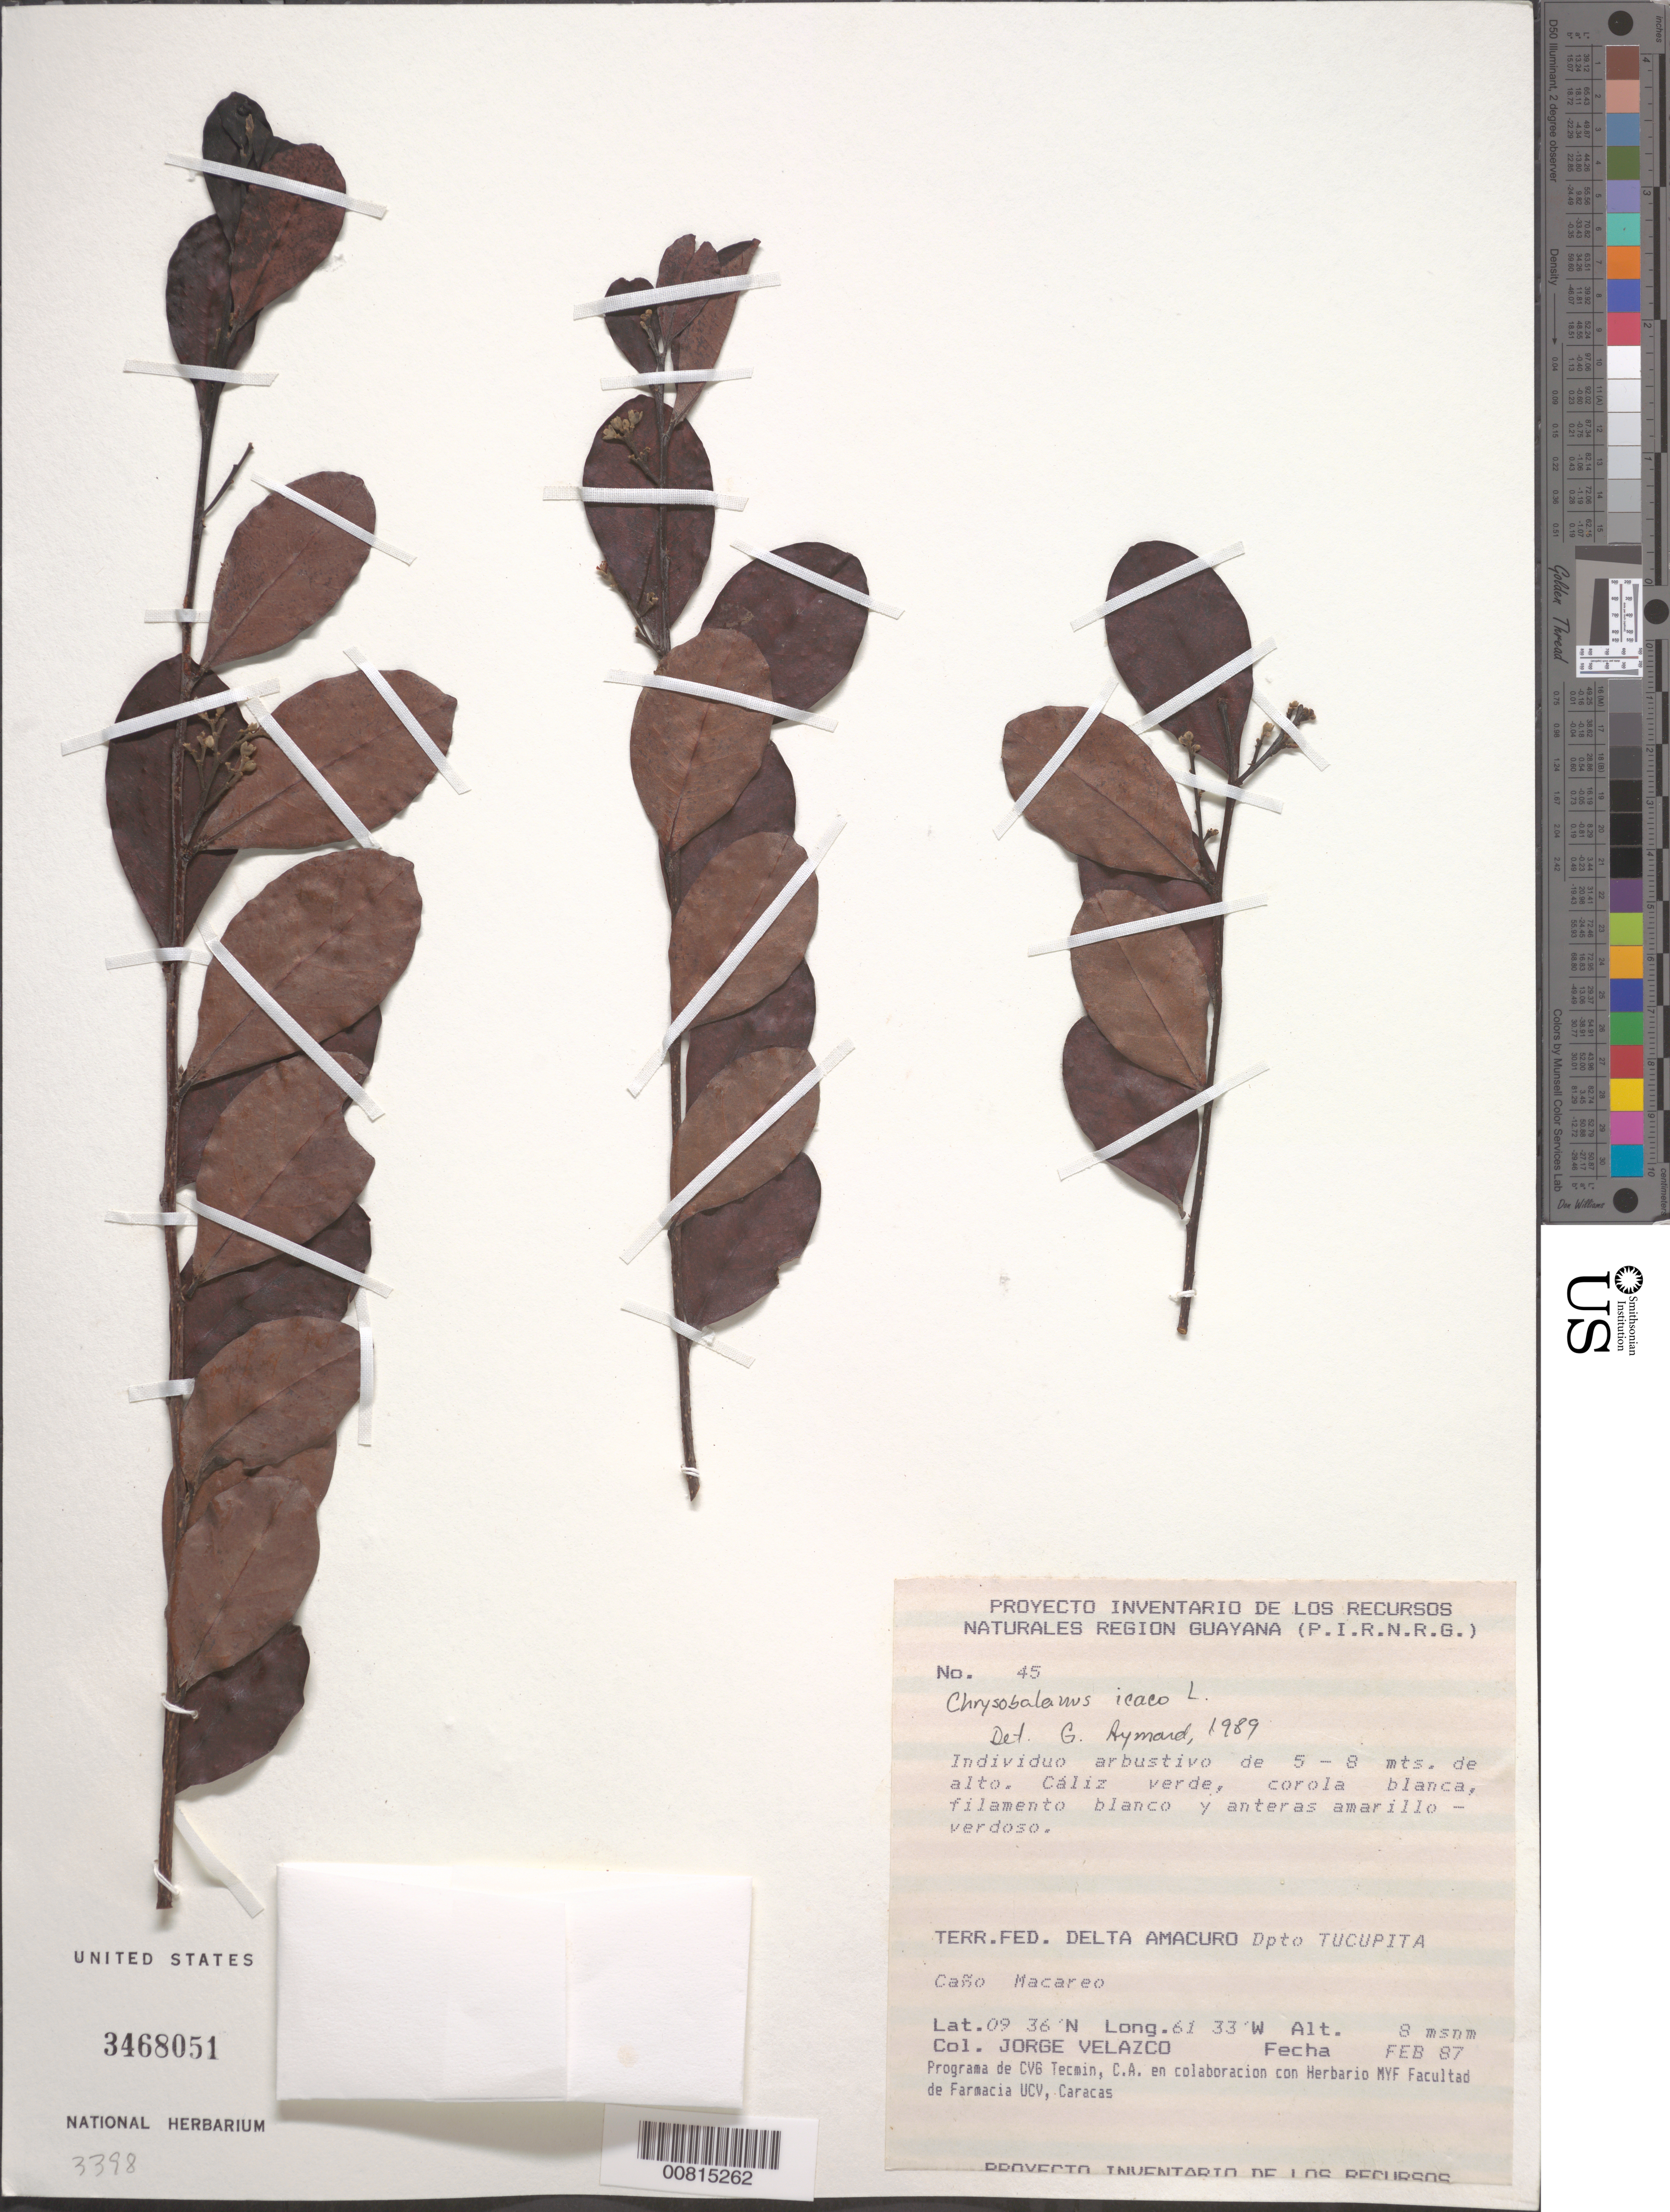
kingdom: Plantae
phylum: Tracheophyta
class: Magnoliopsida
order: Malpighiales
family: Chrysobalanaceae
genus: Chrysobalanus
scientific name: Chrysobalanus icaco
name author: L.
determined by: Aymard C., G. A., (PORT), Univ. Nac. Exp. de los Llanos Ezequiel Zamora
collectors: J. Velazco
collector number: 45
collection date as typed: Feb-87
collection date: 1987-02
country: Venezuela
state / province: Delta Amacuro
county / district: Tucupita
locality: Caño Macareo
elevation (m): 8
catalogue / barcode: US 3468051